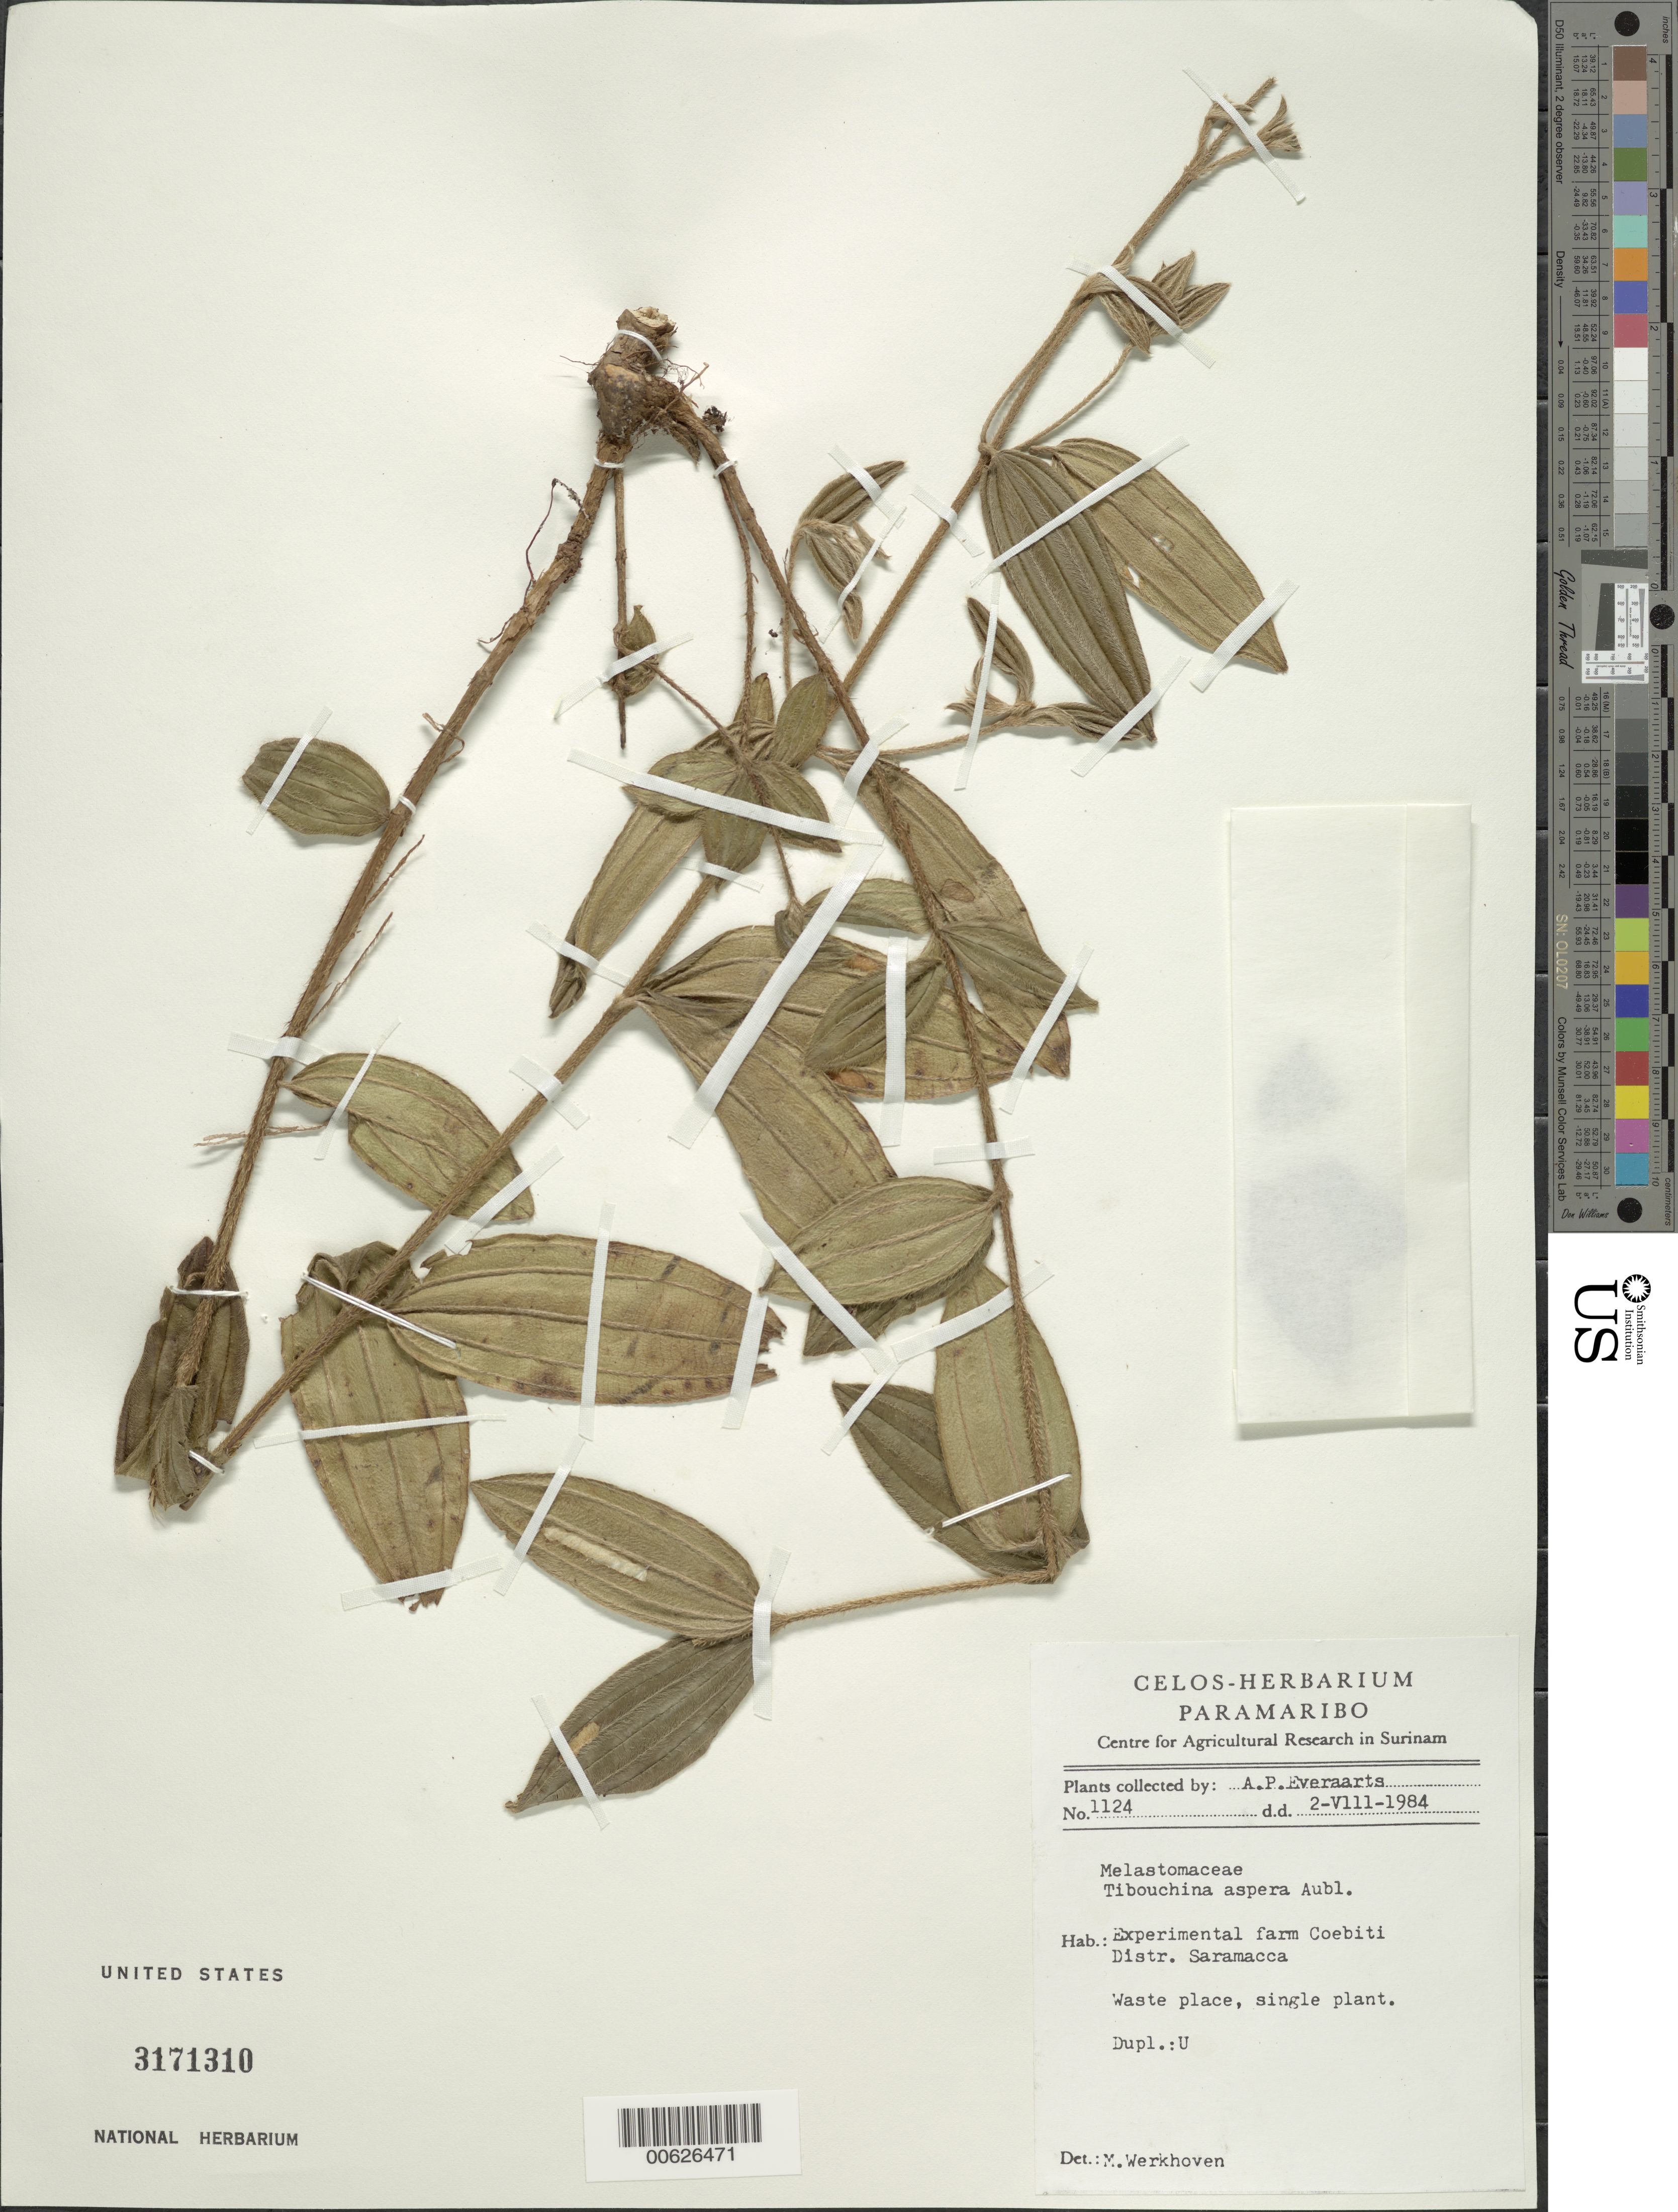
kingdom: Plantae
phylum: Tracheophyta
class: Magnoliopsida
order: Myrtales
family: Melastomataceae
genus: Tibouchina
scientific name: Tibouchina aspera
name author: Aubl.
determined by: Werkhoven, M. C. M.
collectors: A. Everaarts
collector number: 1124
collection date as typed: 2-Aug-84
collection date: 1984-08-02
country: Suriname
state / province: Saramacca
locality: Coebiti Experimental Farm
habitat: Waste place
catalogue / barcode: US 3171310